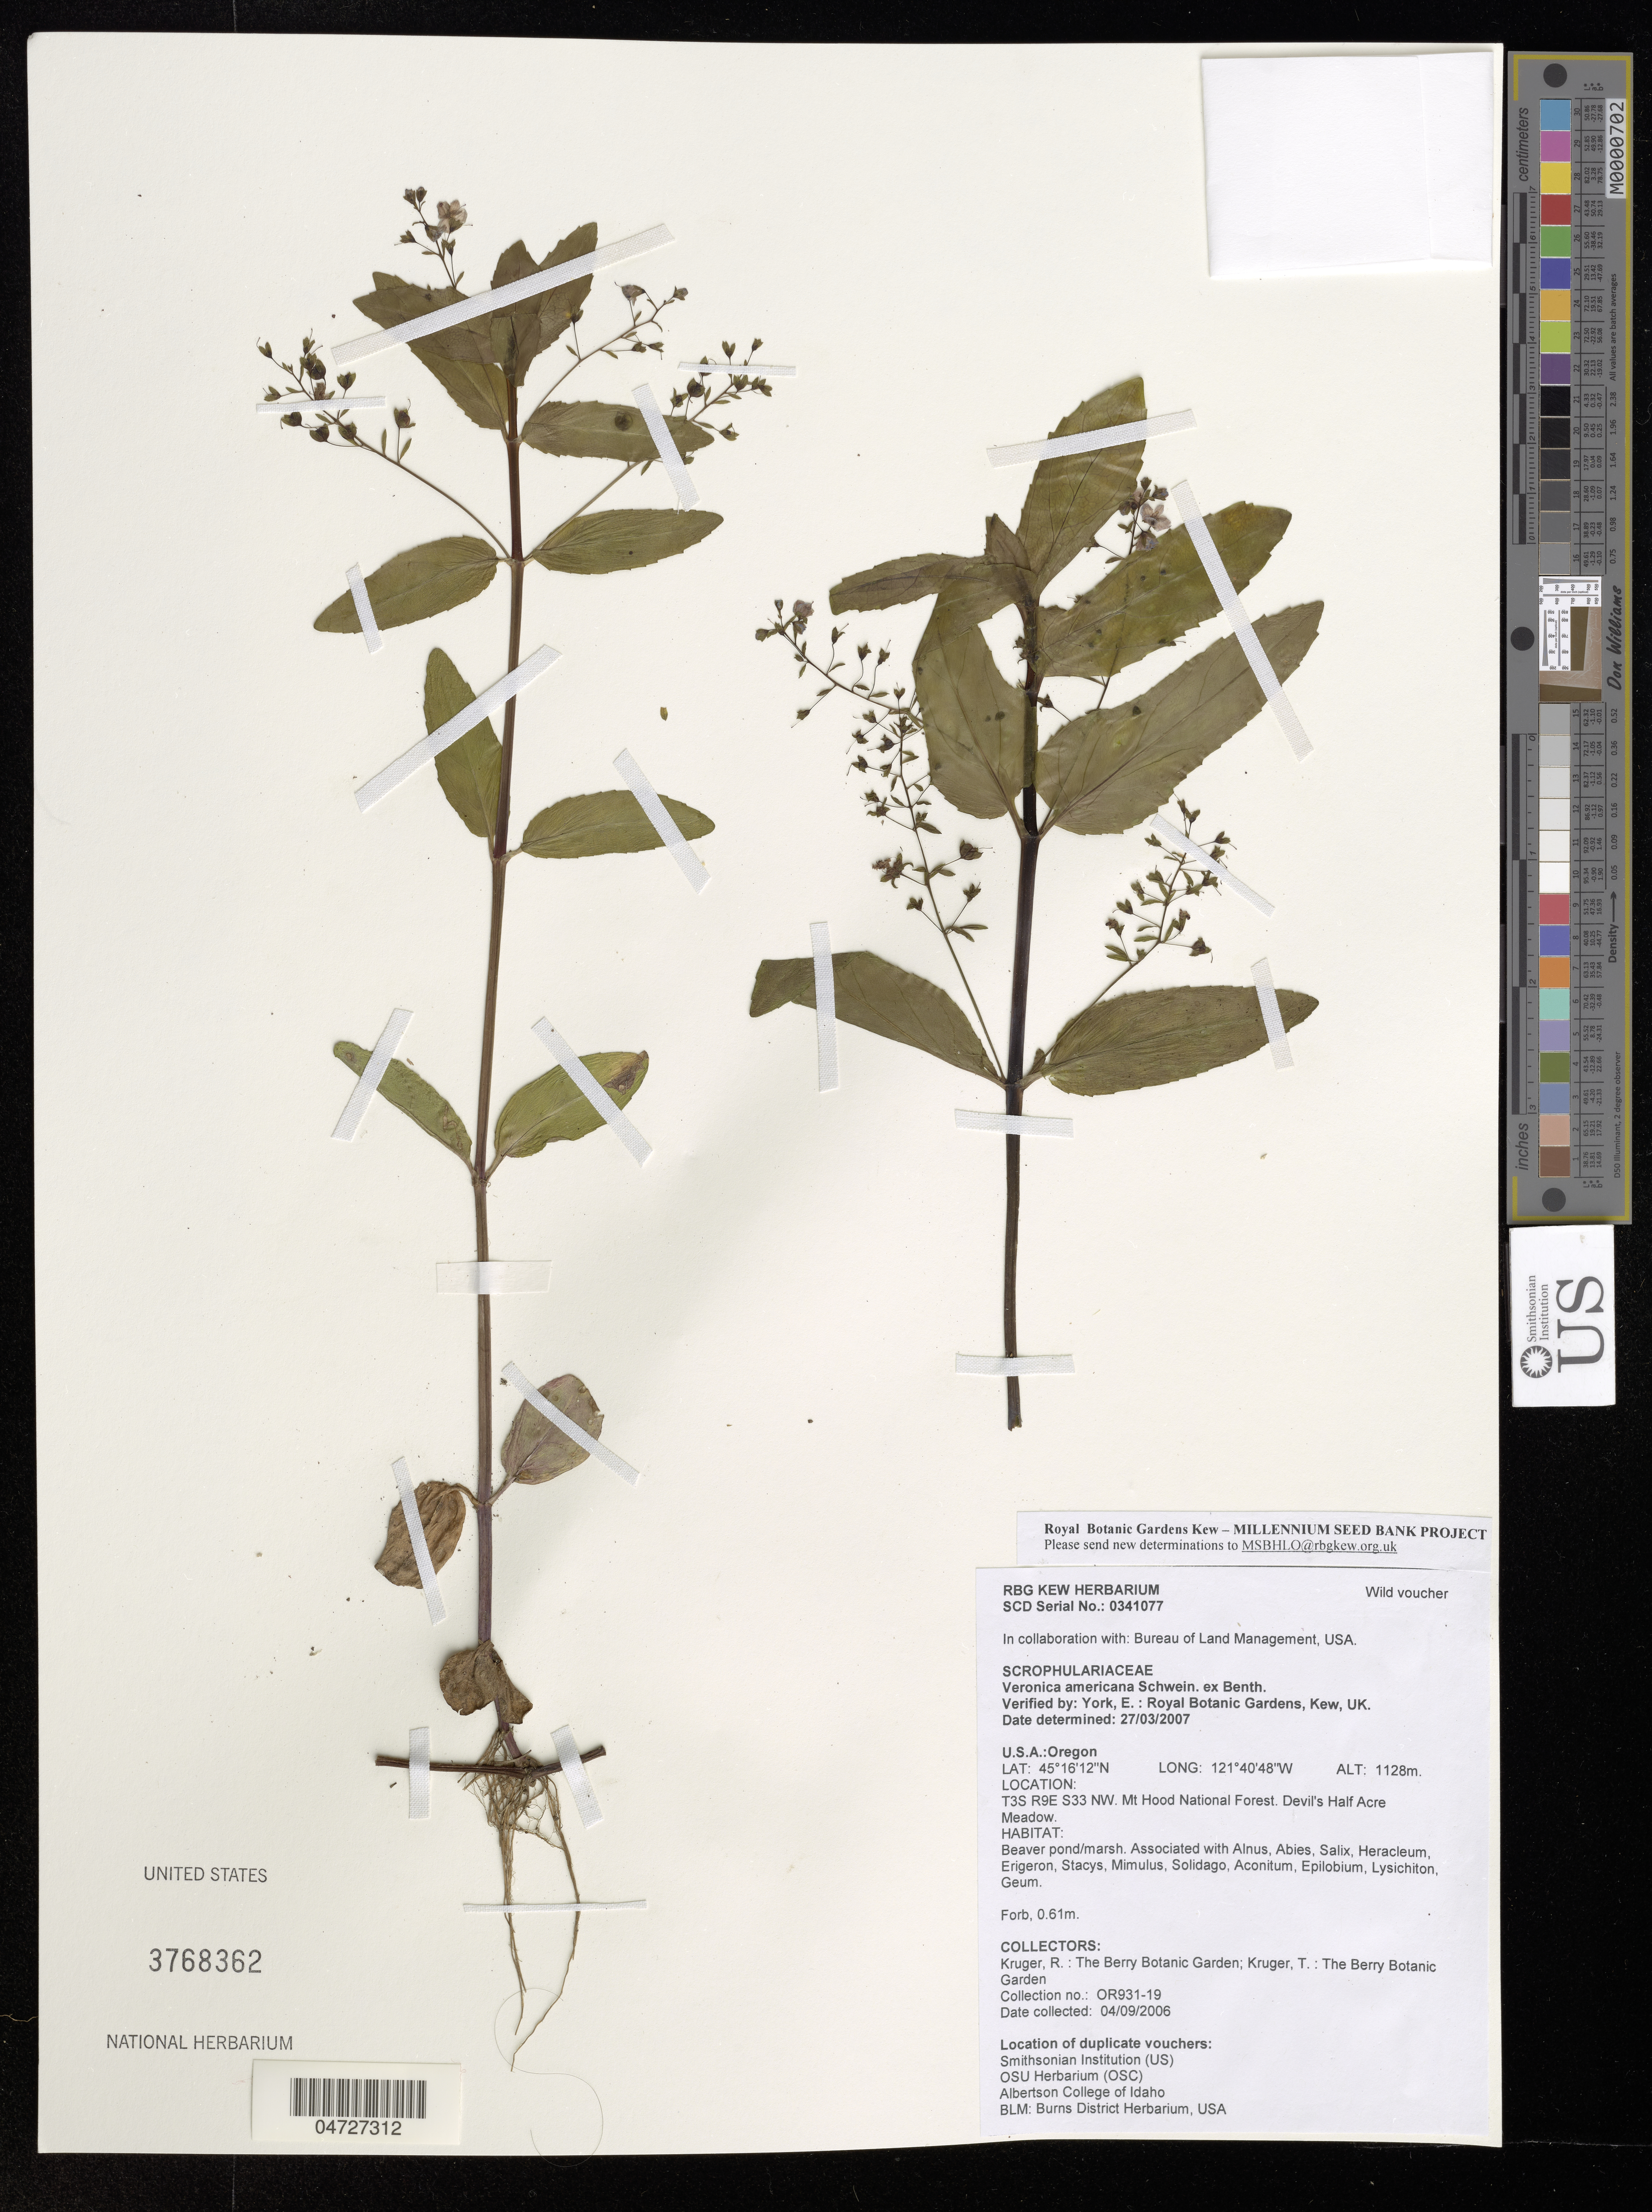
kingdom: Plantae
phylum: Tracheophyta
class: Magnoliopsida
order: Lamiales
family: Plantaginaceae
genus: Veronica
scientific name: Veronica americana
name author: Schwein. ex Benth.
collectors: A. M. Kruger R. & A. M. Kruger R.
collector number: OR931-19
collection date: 2006-09-04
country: United States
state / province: Oregon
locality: T3S R9E S33 NW. Mt Hood National Forest. Devil's Half Acre Meadow.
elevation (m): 1128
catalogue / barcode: US 3768362